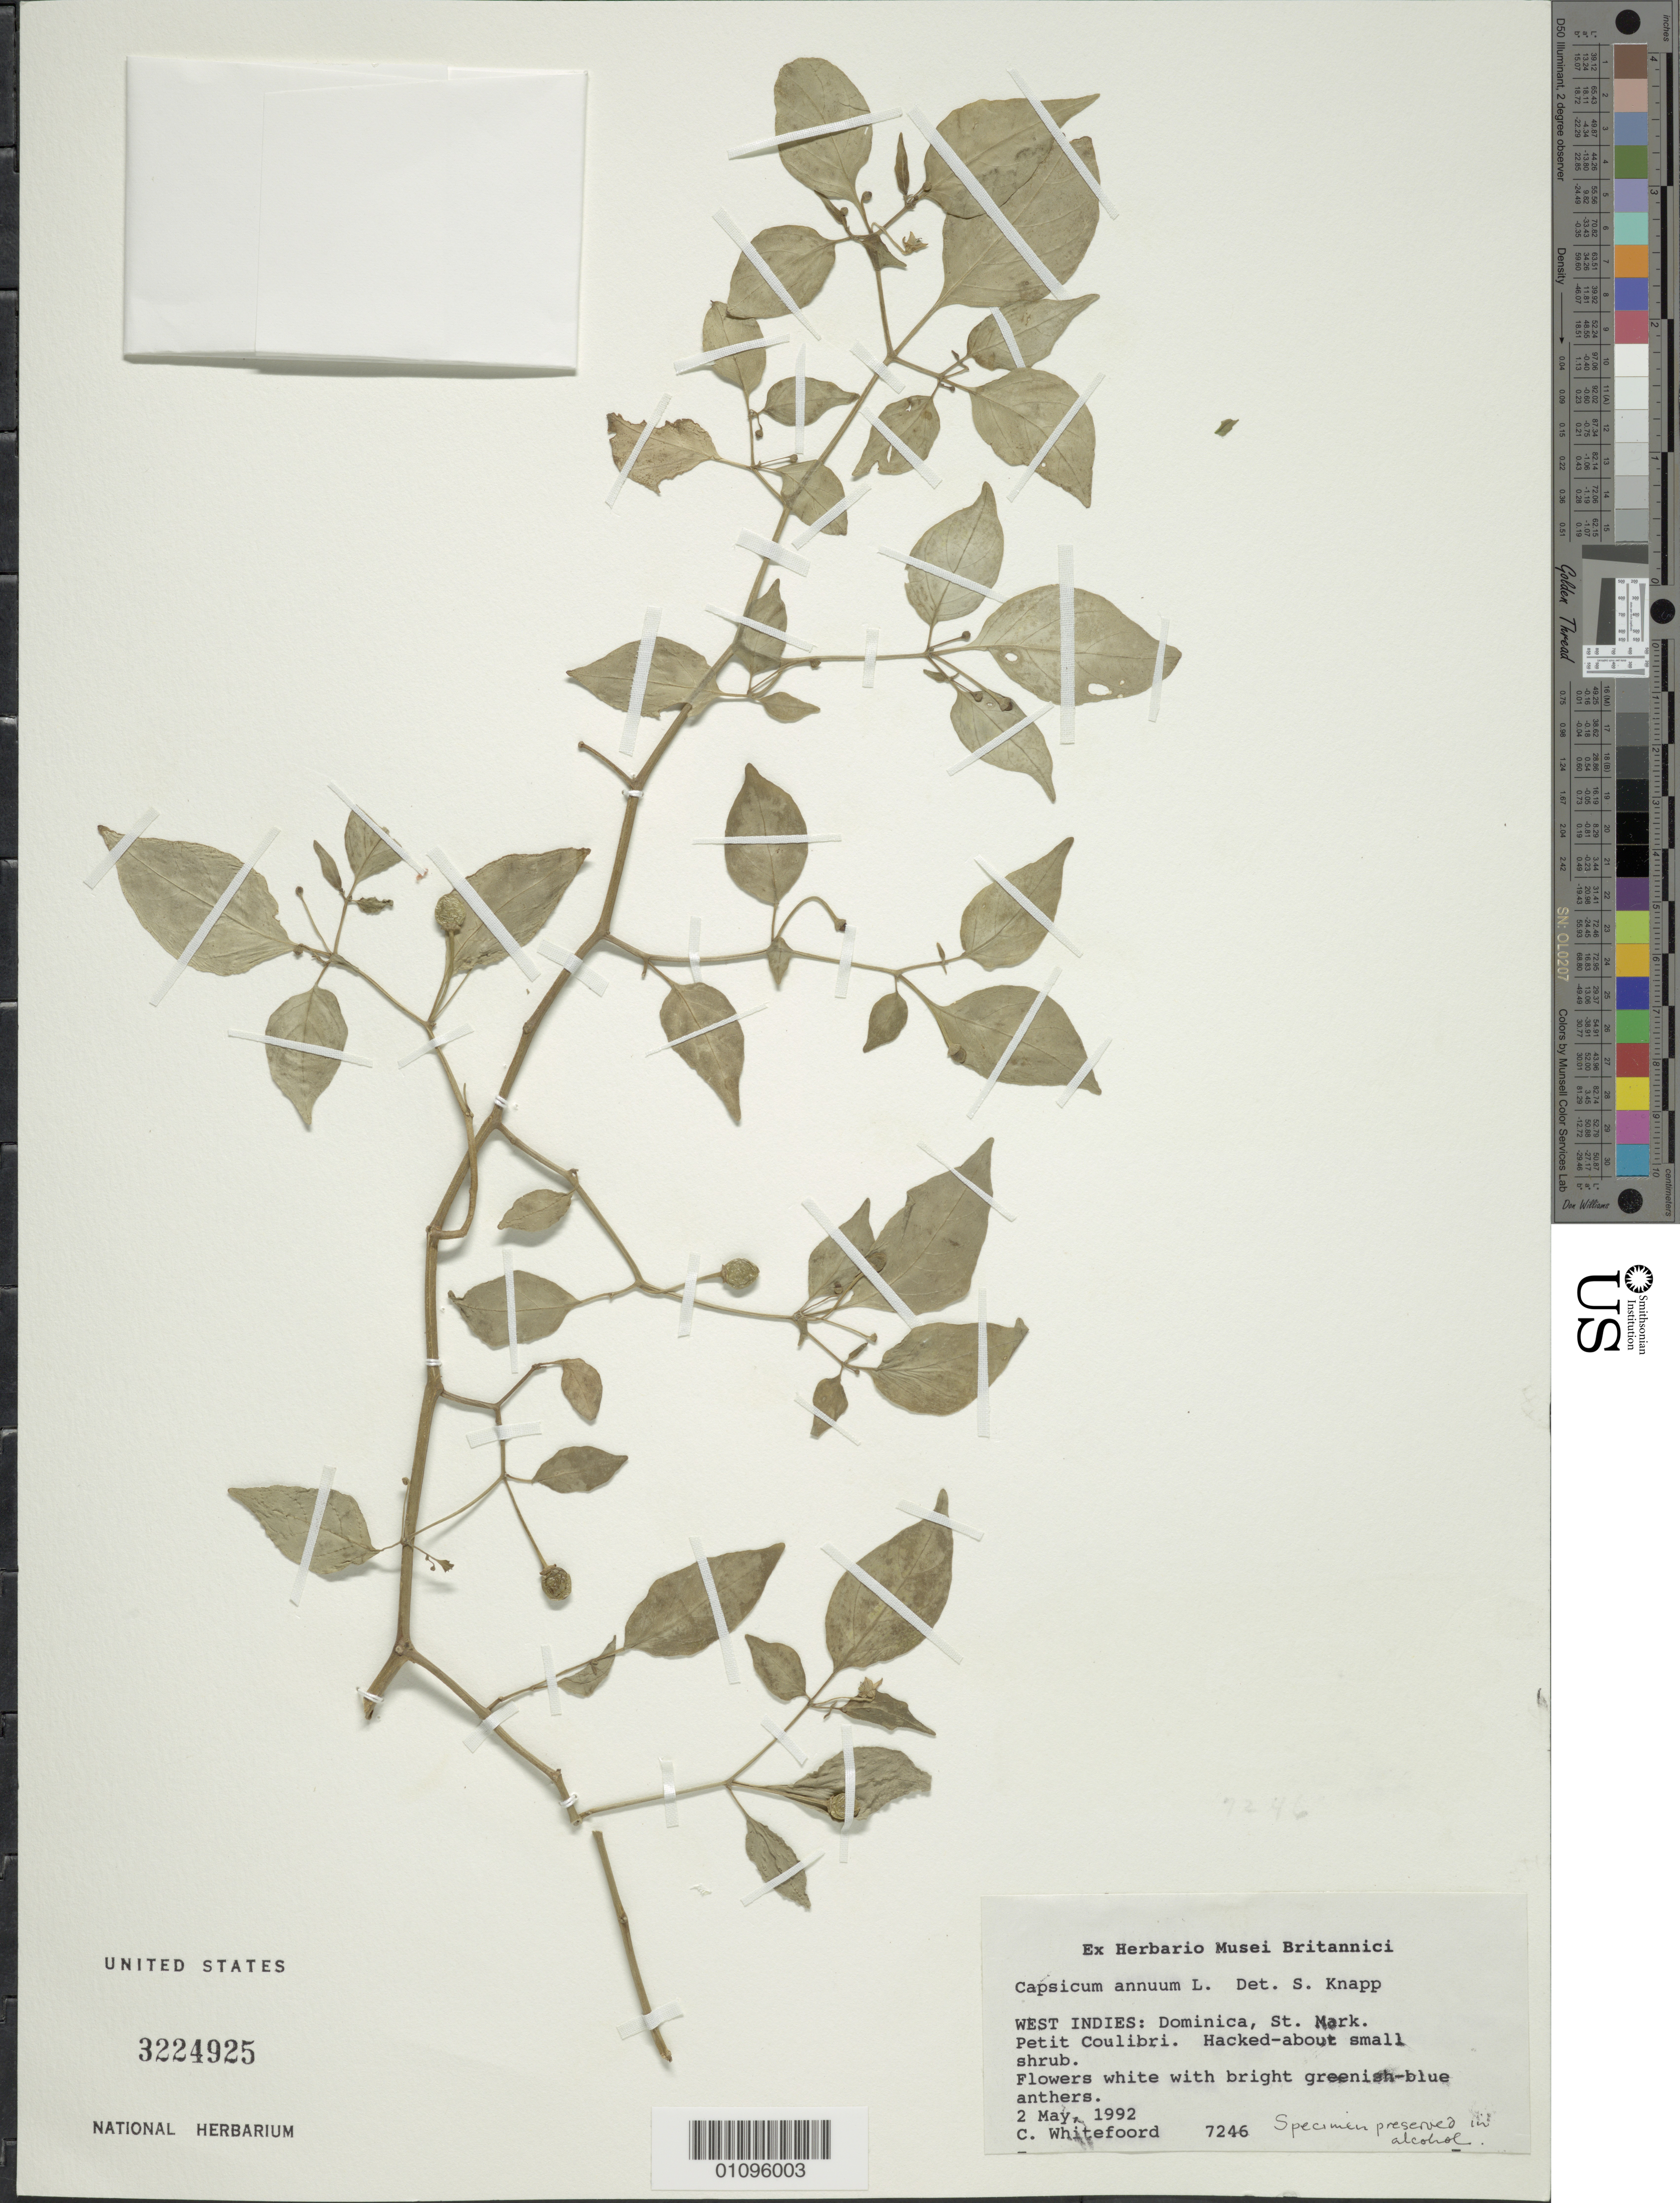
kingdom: Plantae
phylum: Tracheophyta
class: Magnoliopsida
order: Solanales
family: Solanaceae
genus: Capsicum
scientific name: Capsicum annuum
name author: L.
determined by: Knapp, S. D.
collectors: C. Whitefoord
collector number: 7246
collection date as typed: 02 May 1992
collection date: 1992-05-02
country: Dominica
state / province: St. Mark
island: Dominica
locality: Petit Coulibri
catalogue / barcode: US 3224925